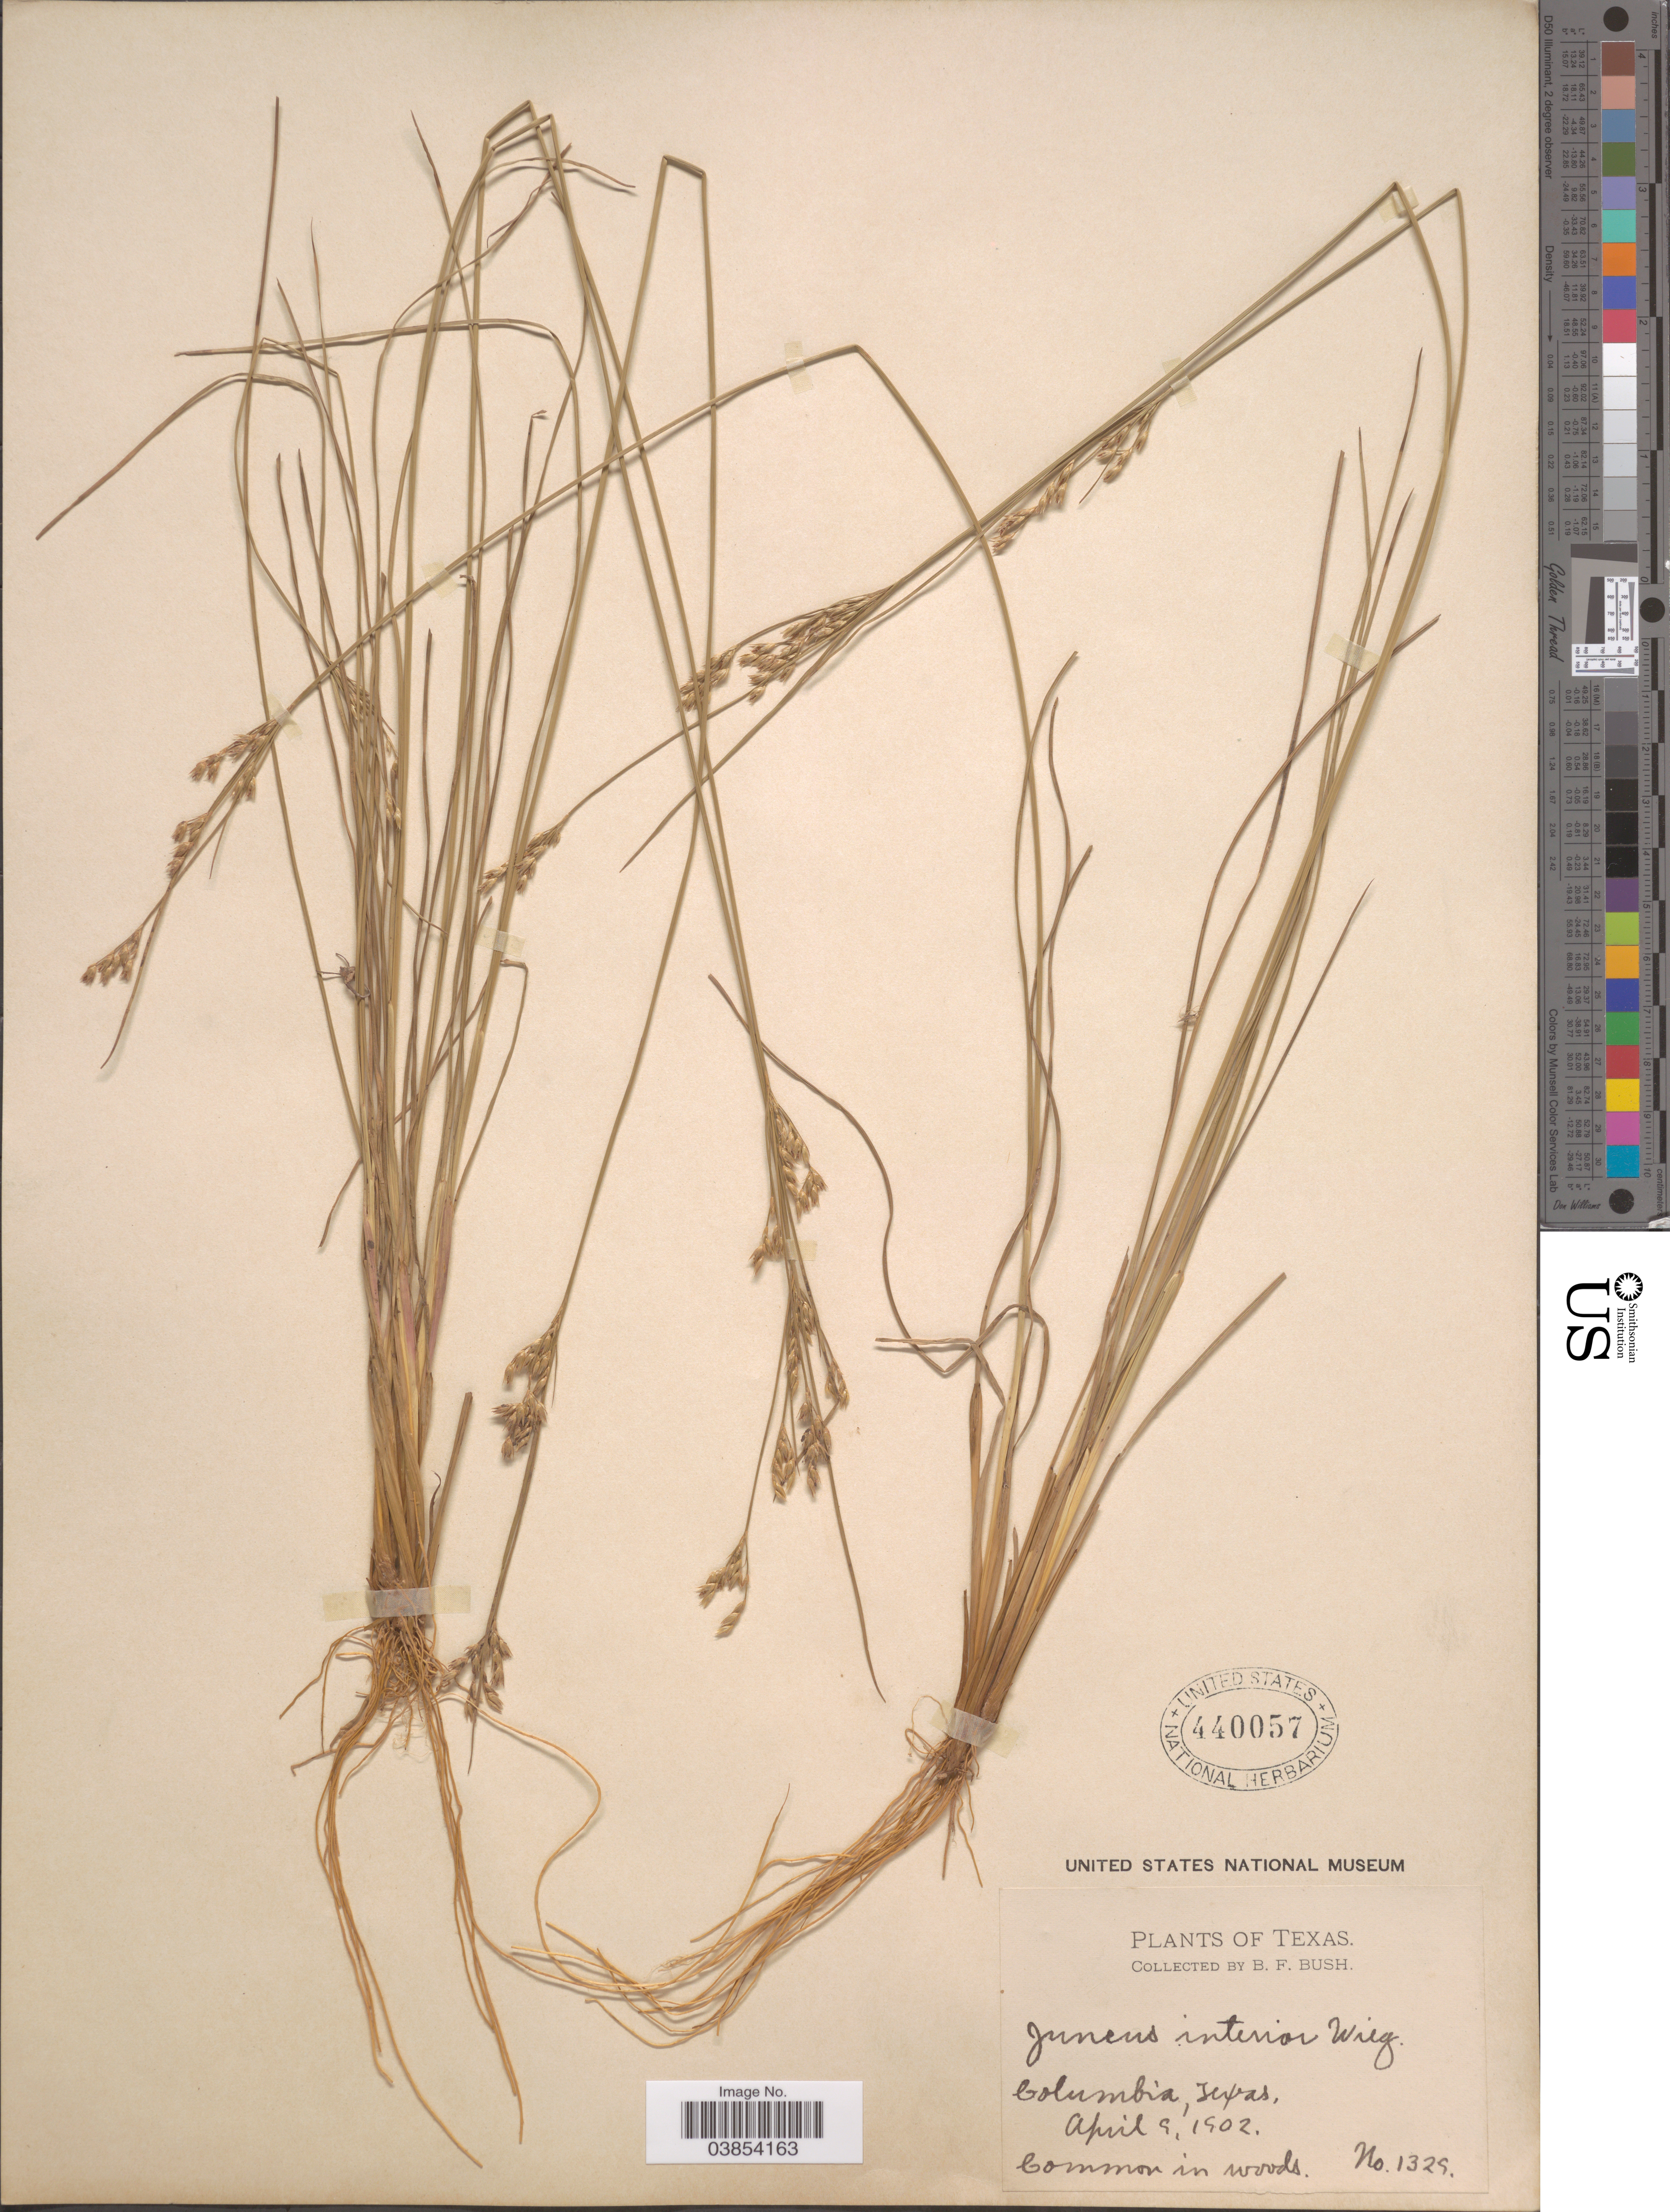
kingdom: Plantae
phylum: Tracheophyta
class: Liliopsida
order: Poales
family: Juncaceae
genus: Juncus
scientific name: Juncus interior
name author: Wiegand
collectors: B. F. Bush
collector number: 1325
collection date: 1902-04-09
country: United States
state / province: Texas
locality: Columbia.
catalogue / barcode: US 440057